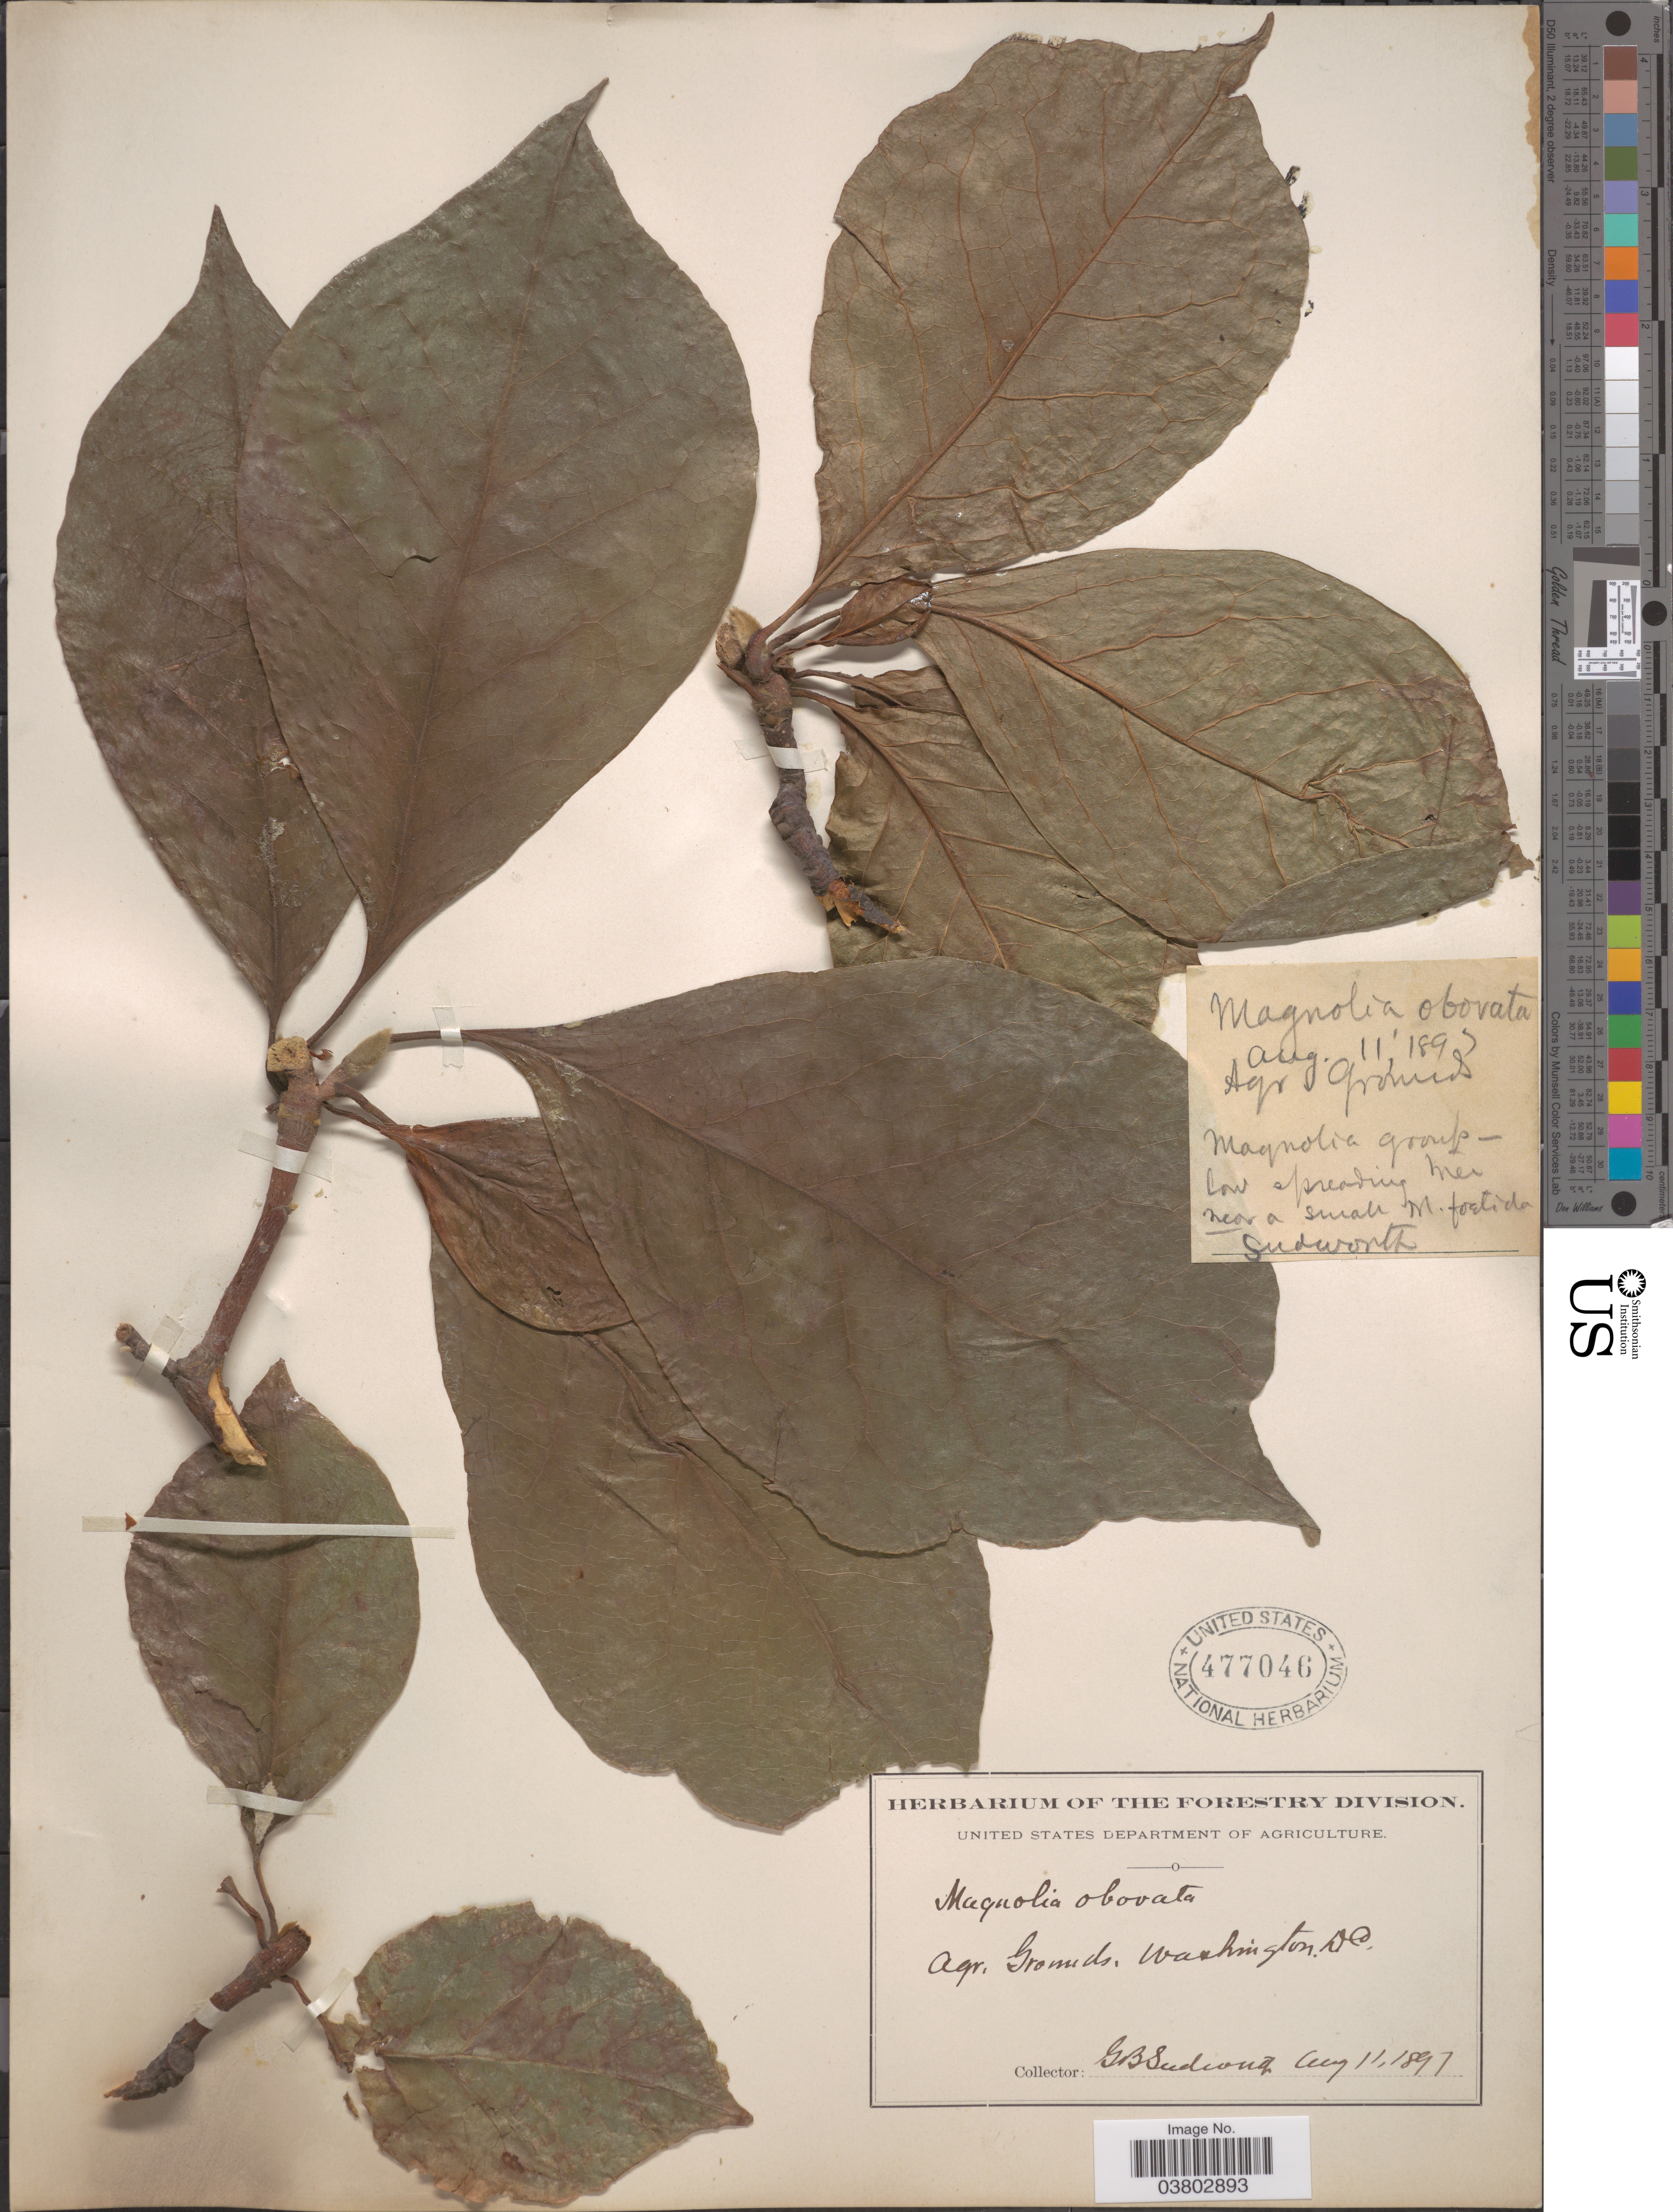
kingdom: Plantae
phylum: Tracheophyta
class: Magnoliopsida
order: Magnoliales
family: Magnoliaceae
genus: Magnolia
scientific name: Magnolia obovata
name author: Thunb.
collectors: G. B. Sudworth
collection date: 1897-04-11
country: United States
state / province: District of Columbia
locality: Agr. Grounds. Washington, Washington.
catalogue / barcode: US 477046